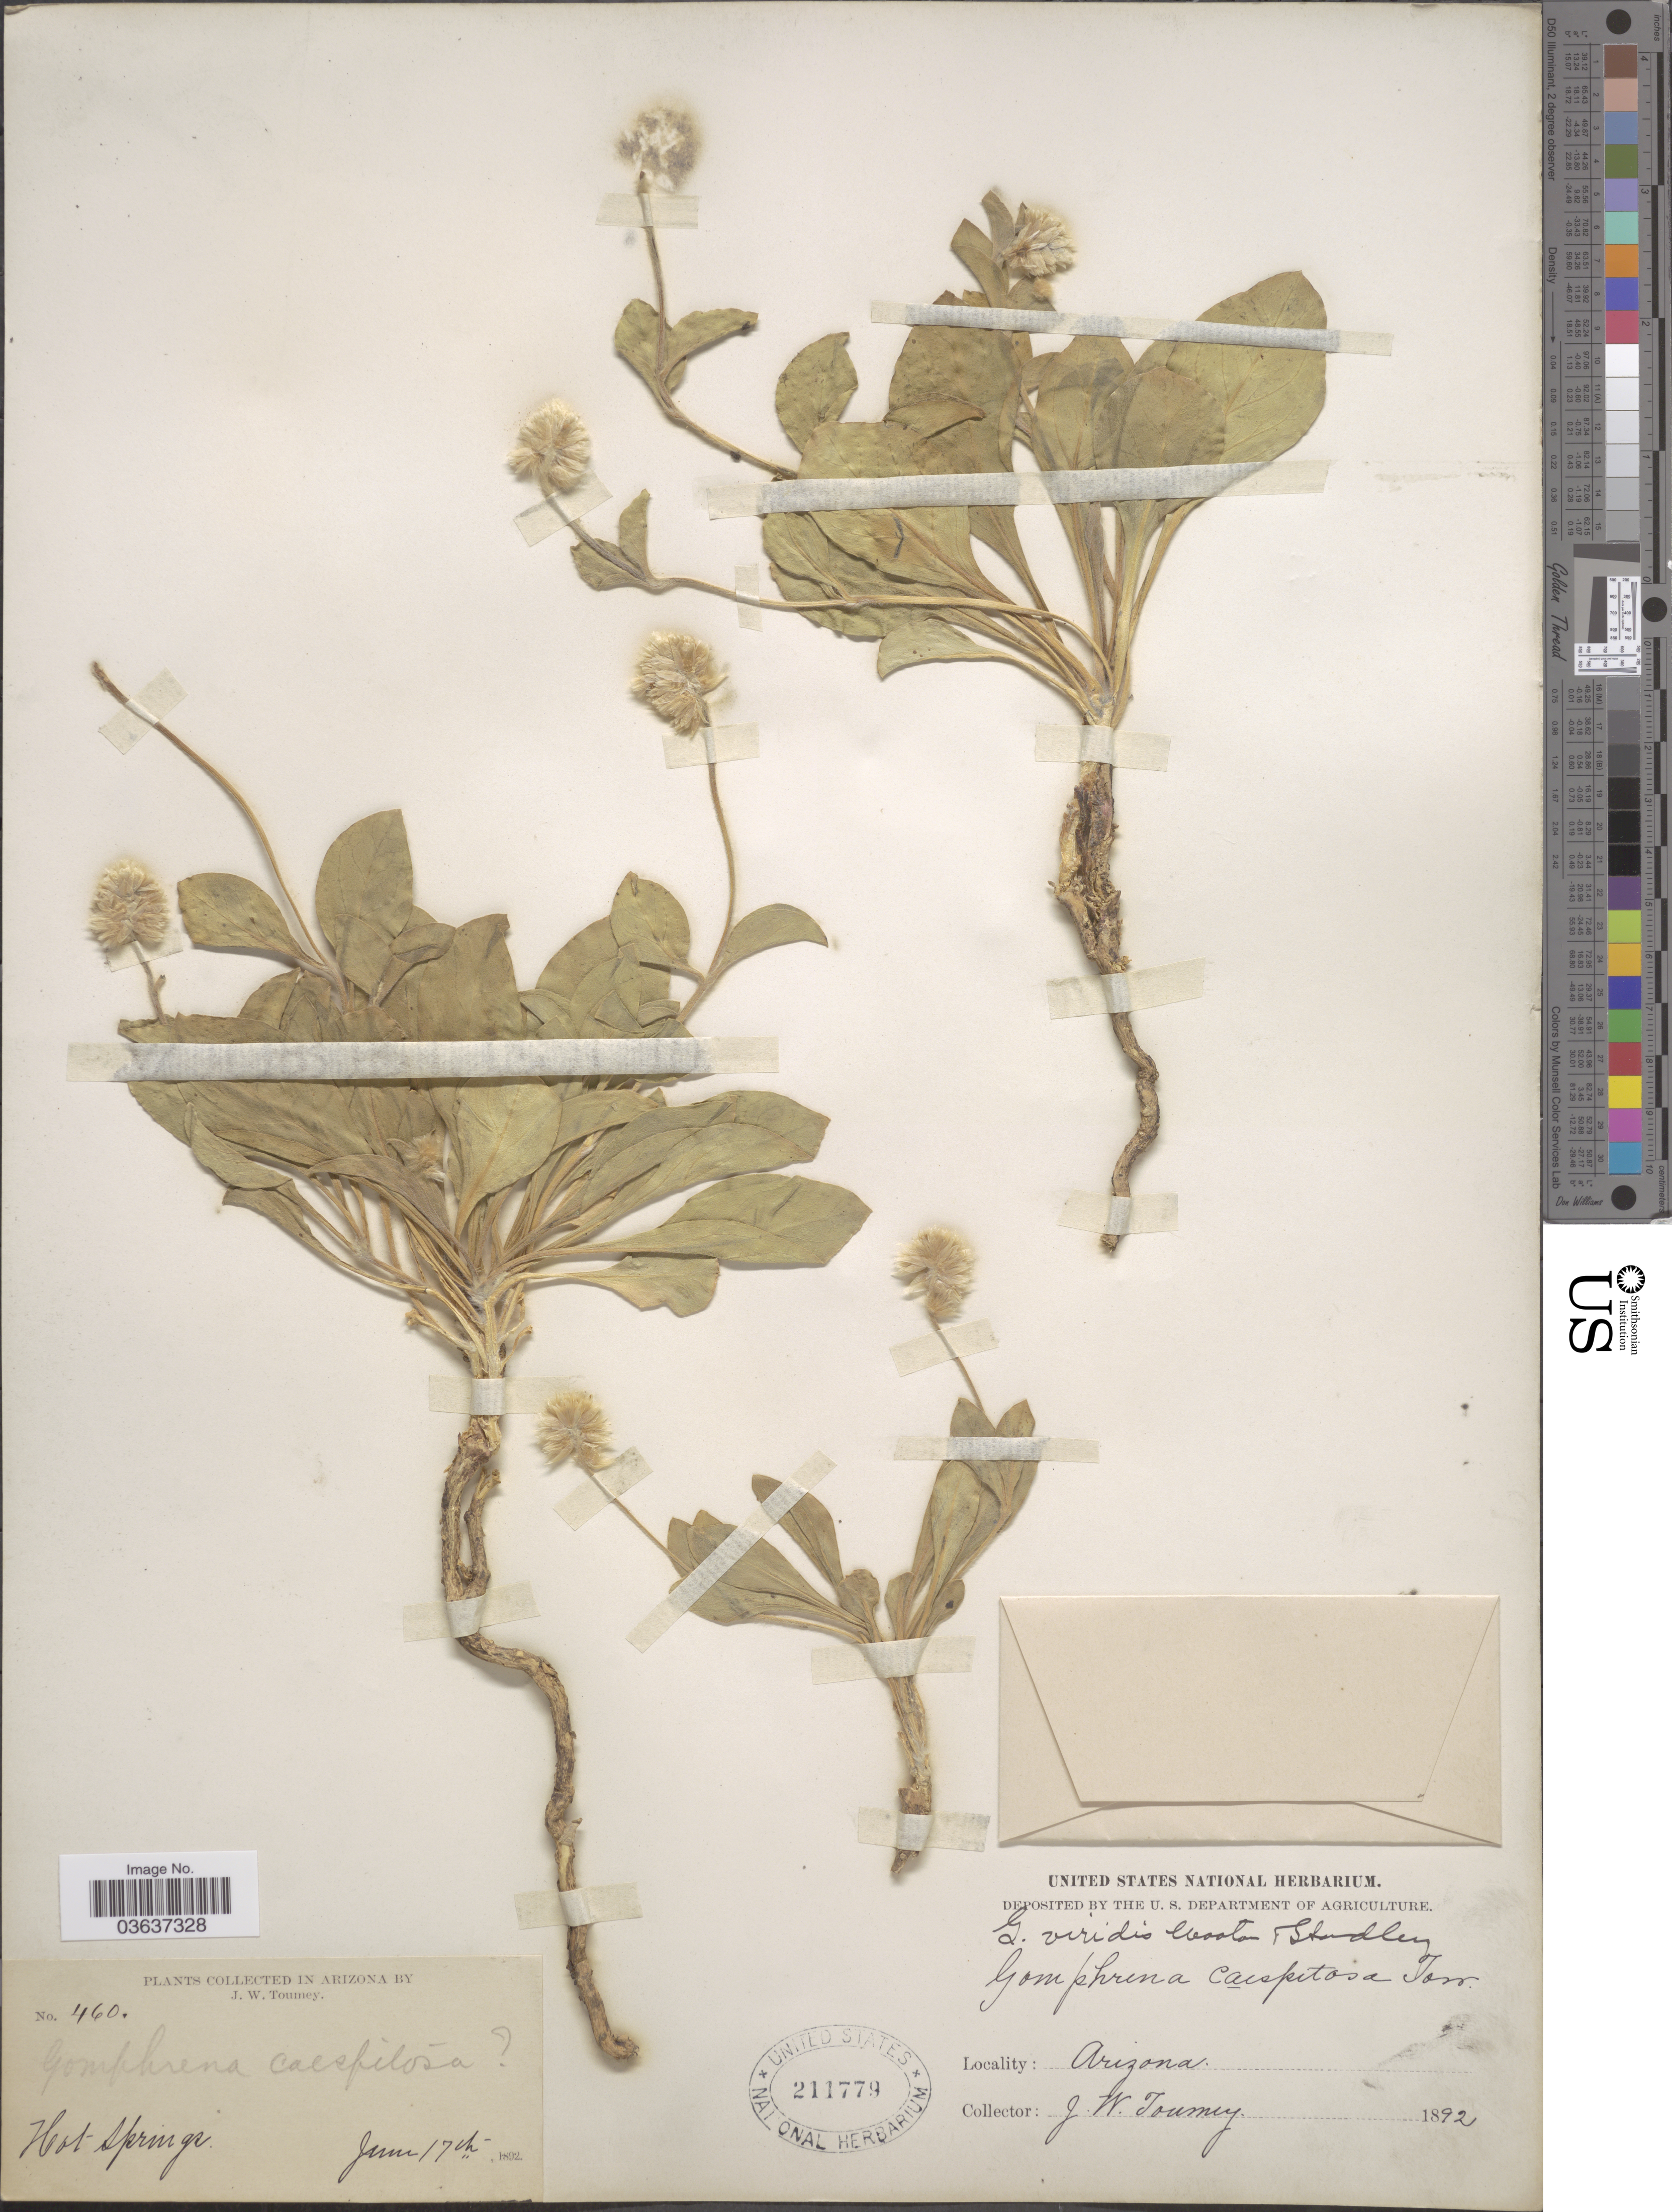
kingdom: Plantae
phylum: Tracheophyta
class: Magnoliopsida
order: Caryophyllales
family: Amaranthaceae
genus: Gomphrena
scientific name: Gomphrena caespitosa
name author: Torr. in Emory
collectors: J. W. Toumey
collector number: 460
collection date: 1892-06-17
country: United States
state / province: Arizona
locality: Hot Springs.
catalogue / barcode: US 211779